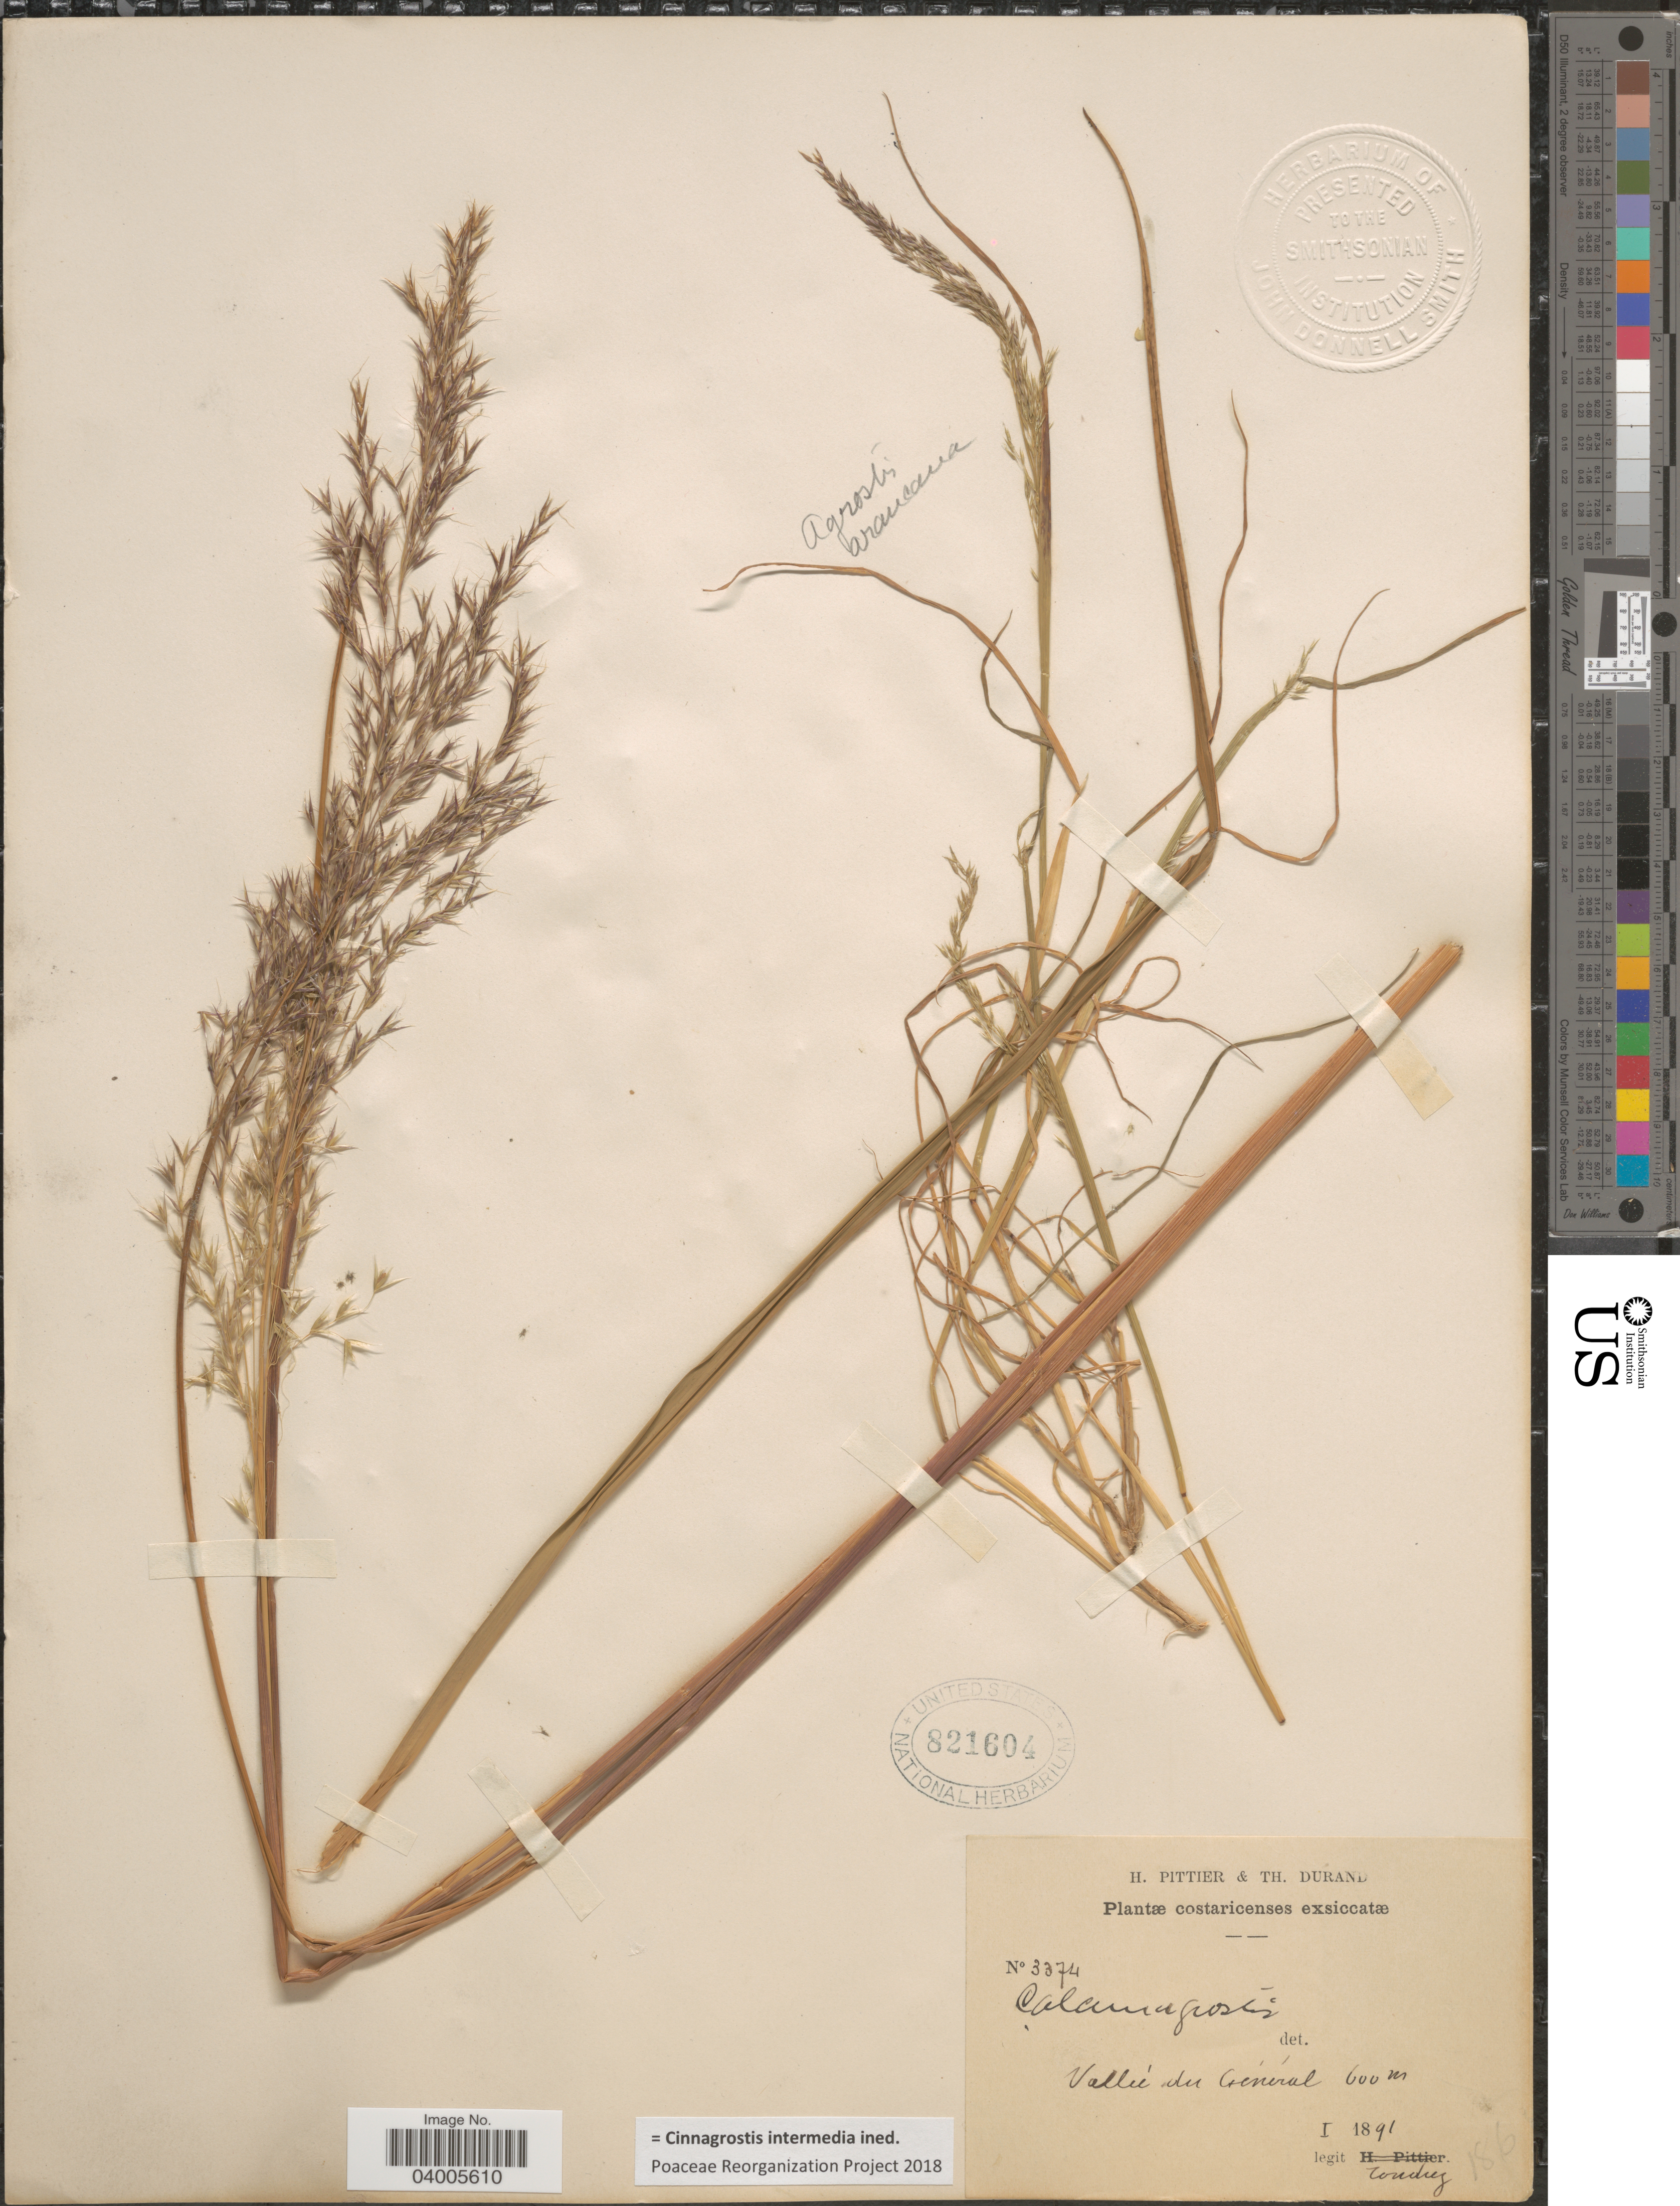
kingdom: Plantae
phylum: Tracheophyta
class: Liliopsida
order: Poales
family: Poaceae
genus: Cinnagrostis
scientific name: Cinnagrostis intermedia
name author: (J. Presl) P.M. Peterson et al.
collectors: Tonduz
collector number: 3374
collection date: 1891-01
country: Costa Rica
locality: Costaricenses. Valleé du General.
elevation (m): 600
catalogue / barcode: US 821604